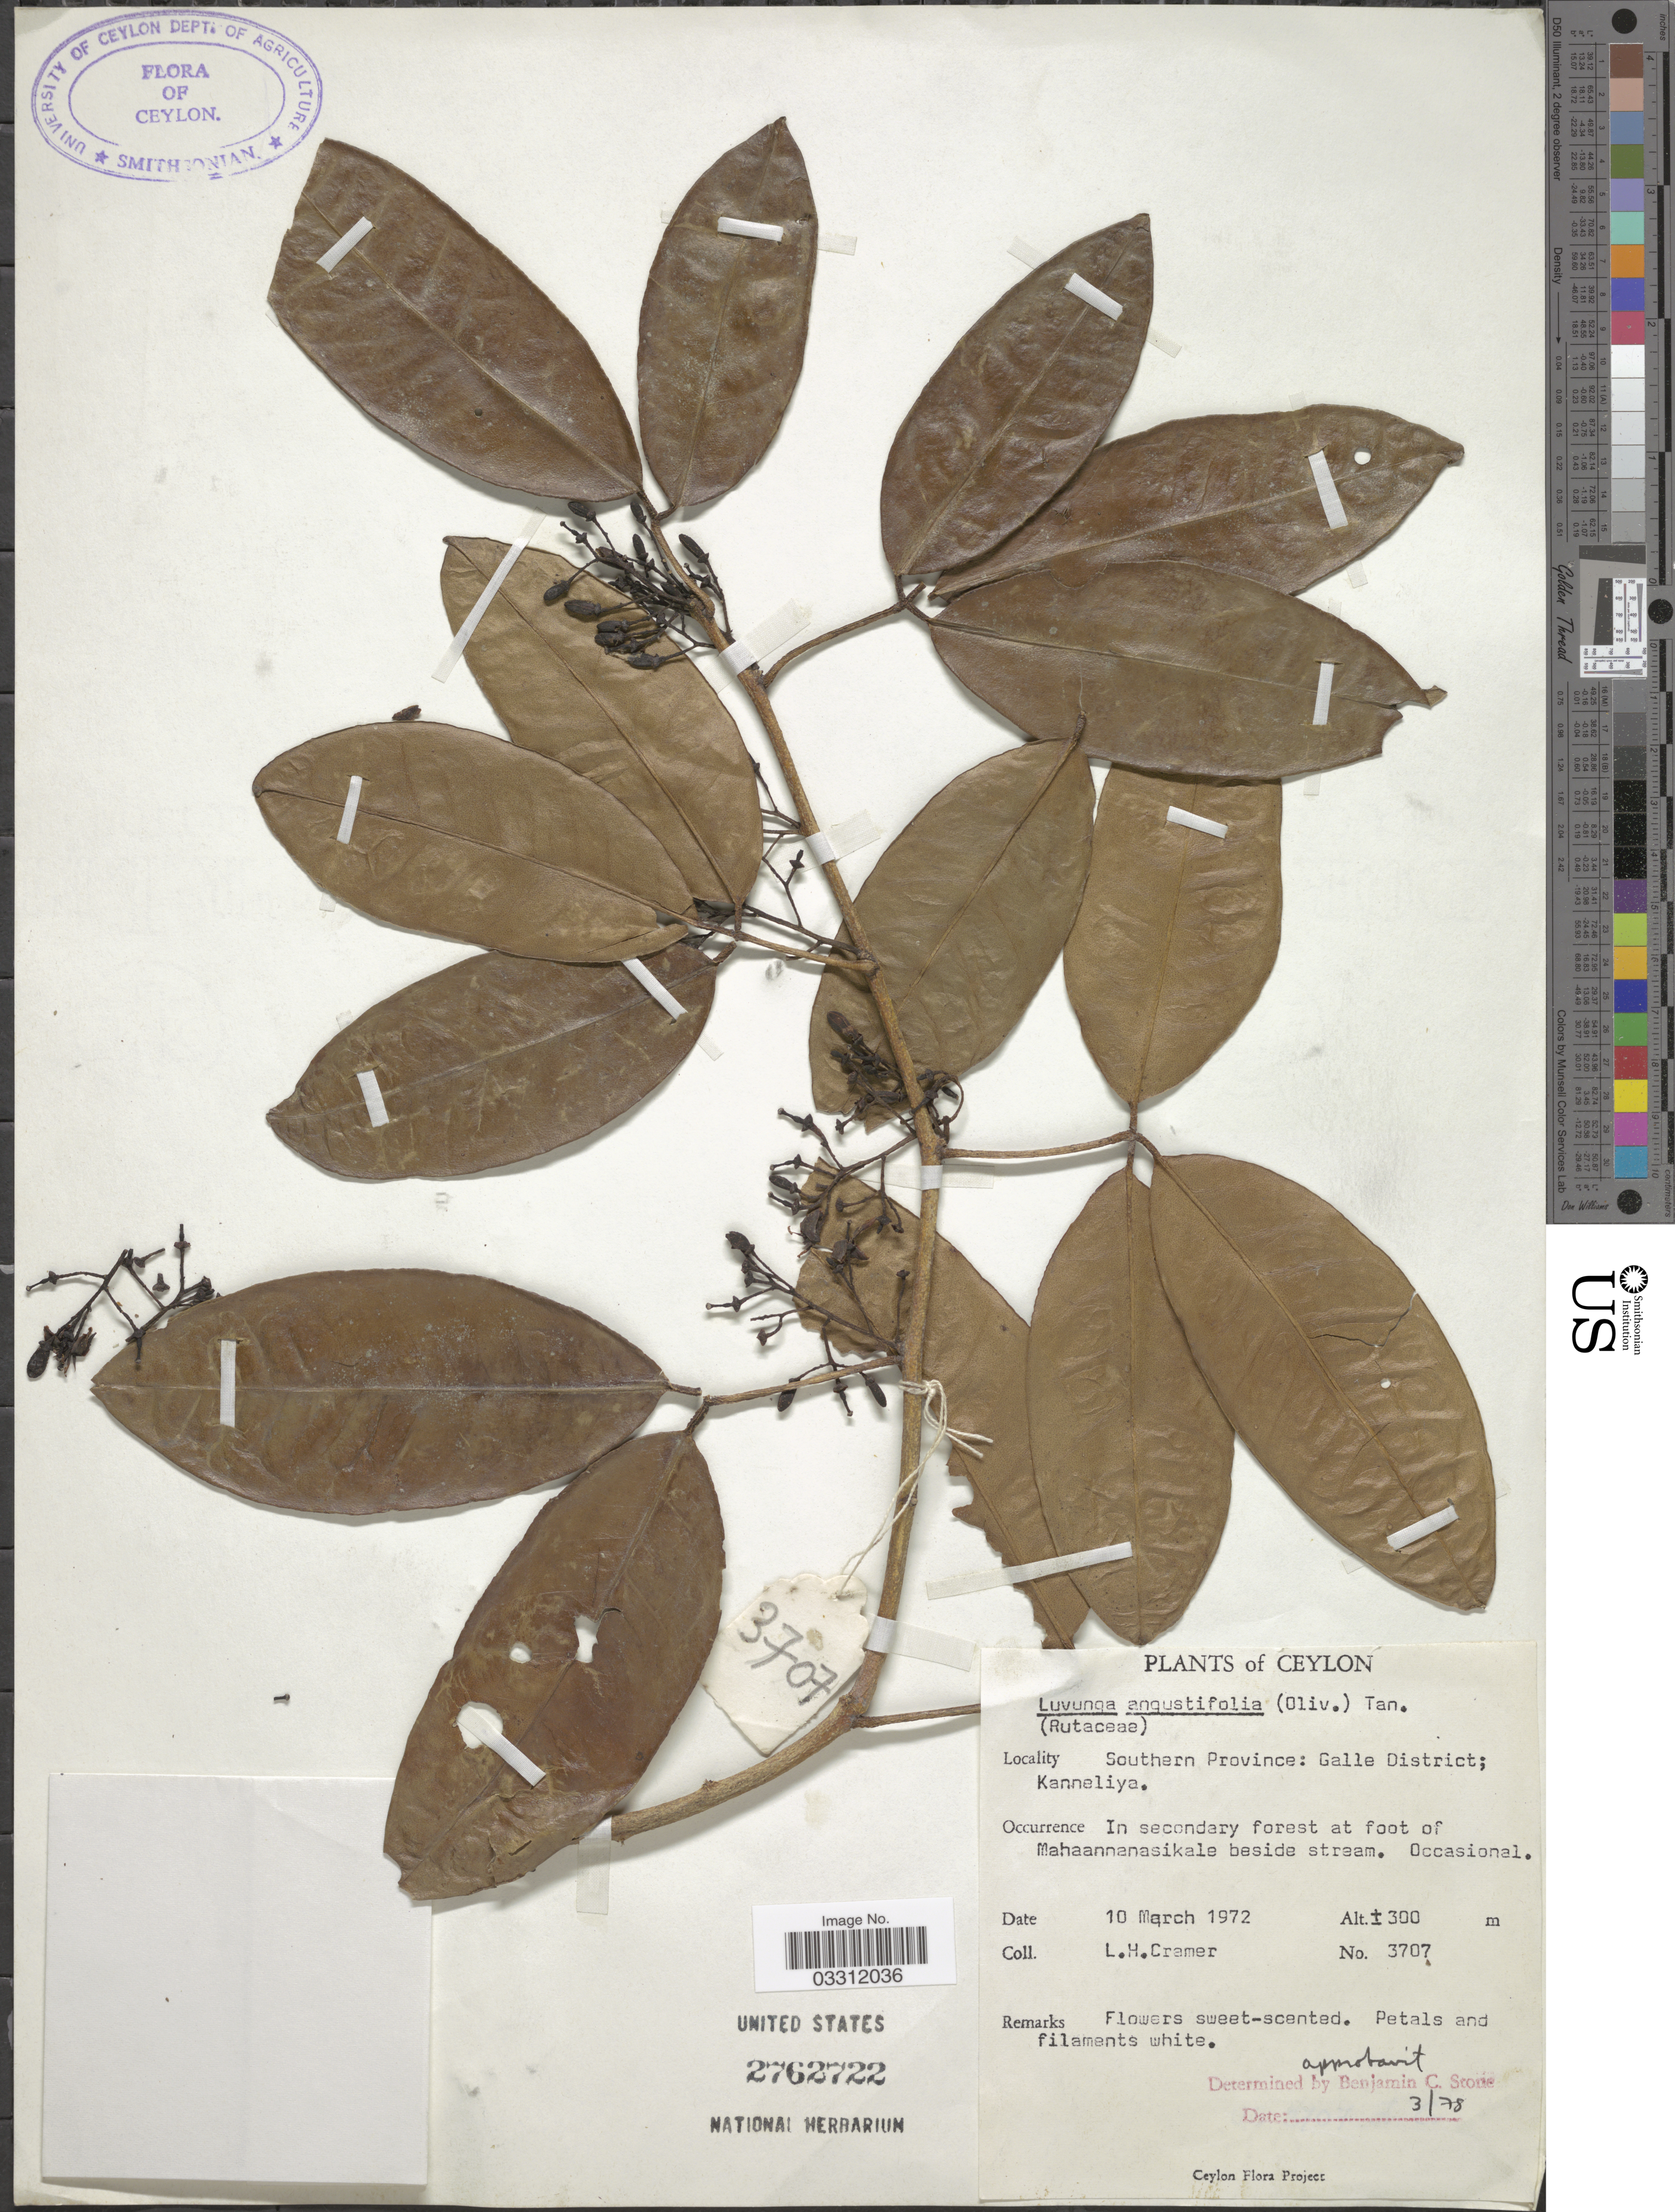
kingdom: Plantae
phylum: Tracheophyta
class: Magnoliopsida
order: Sapindales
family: Rutaceae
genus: Luvunga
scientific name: Luvunga scandens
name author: (Roxb.) Buch.-Ham. ex Wight & Arn.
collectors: L. H. Cramer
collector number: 3707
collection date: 1972-03-10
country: Sri Lanka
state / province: Southern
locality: Ceylon, Galle District; Kanneliya. In secondary forest at foot of Mahaannanasikale beside stream.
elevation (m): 300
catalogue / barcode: US 2762722